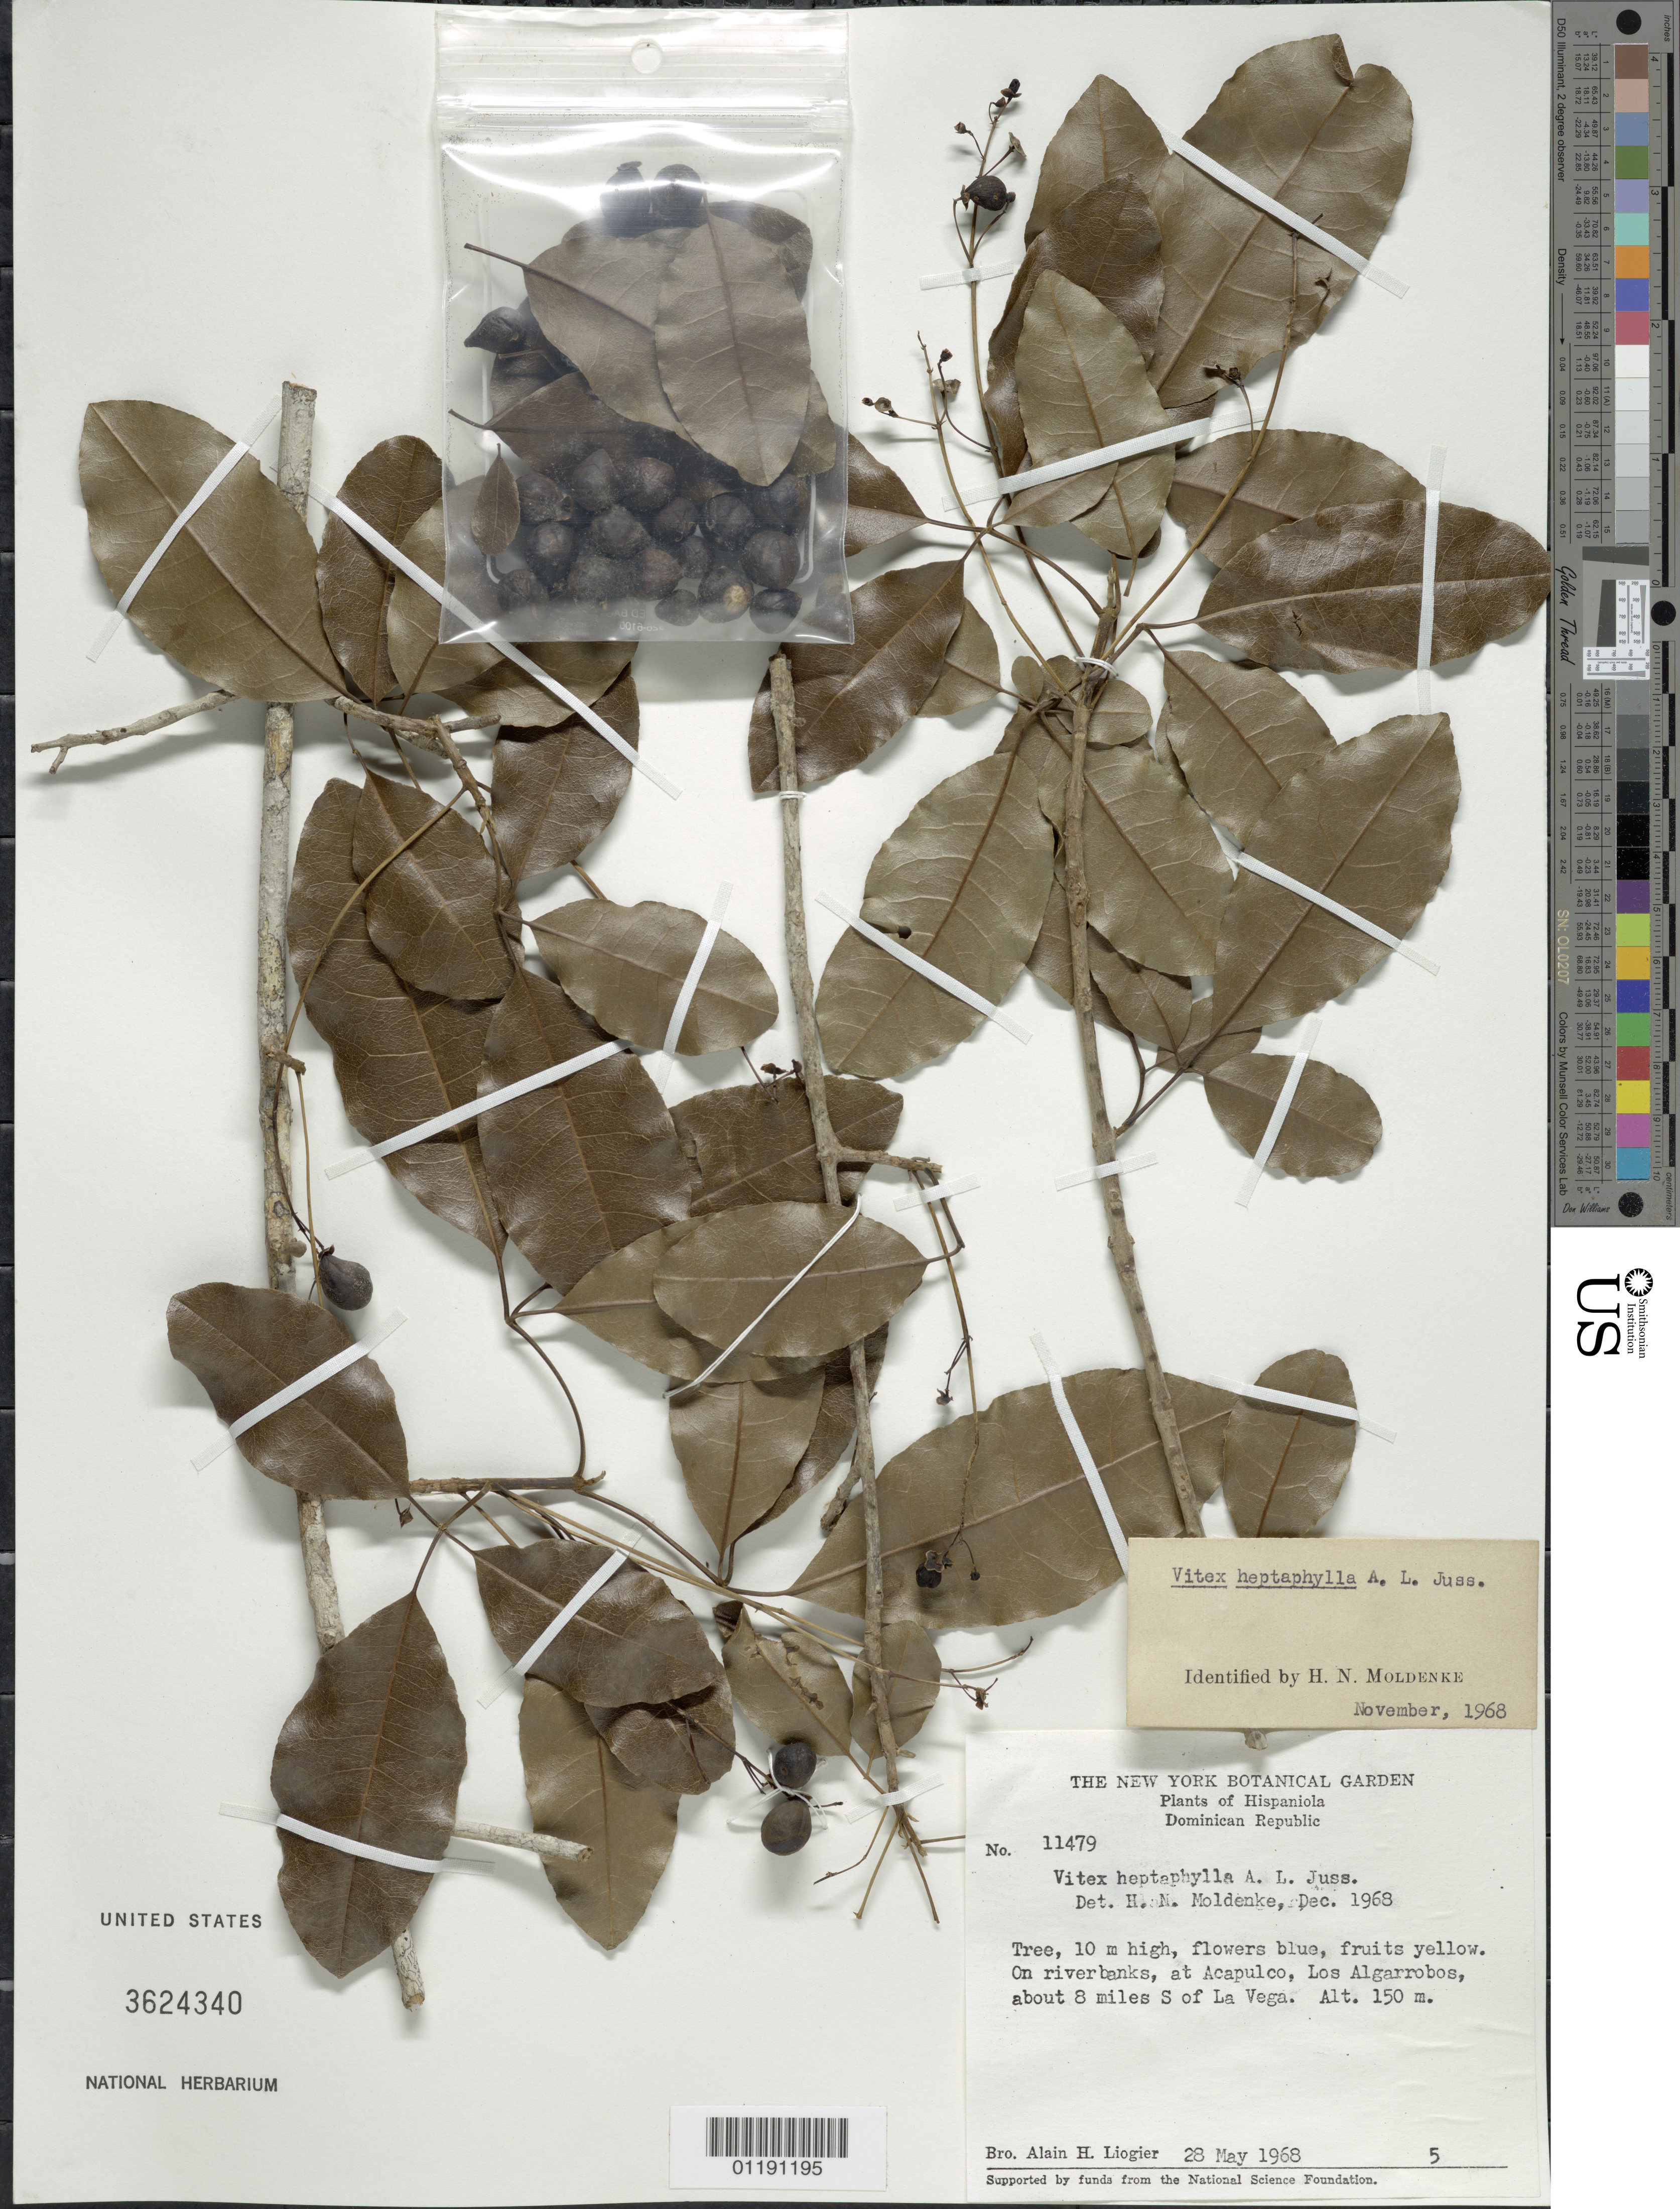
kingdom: Plantae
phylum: Tracheophyta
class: Magnoliopsida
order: Lamiales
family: Lamiaceae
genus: Vitex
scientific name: Vitex heptaphylla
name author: A. Juss.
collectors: A. H. Liogier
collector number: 11479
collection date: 1968-05-28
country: Dominican Republic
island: Hispaniola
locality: On riverbanks, at Acapulco, Los Algarrobos, about 8 miles S of La Vega.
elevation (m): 150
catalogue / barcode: US 3624340